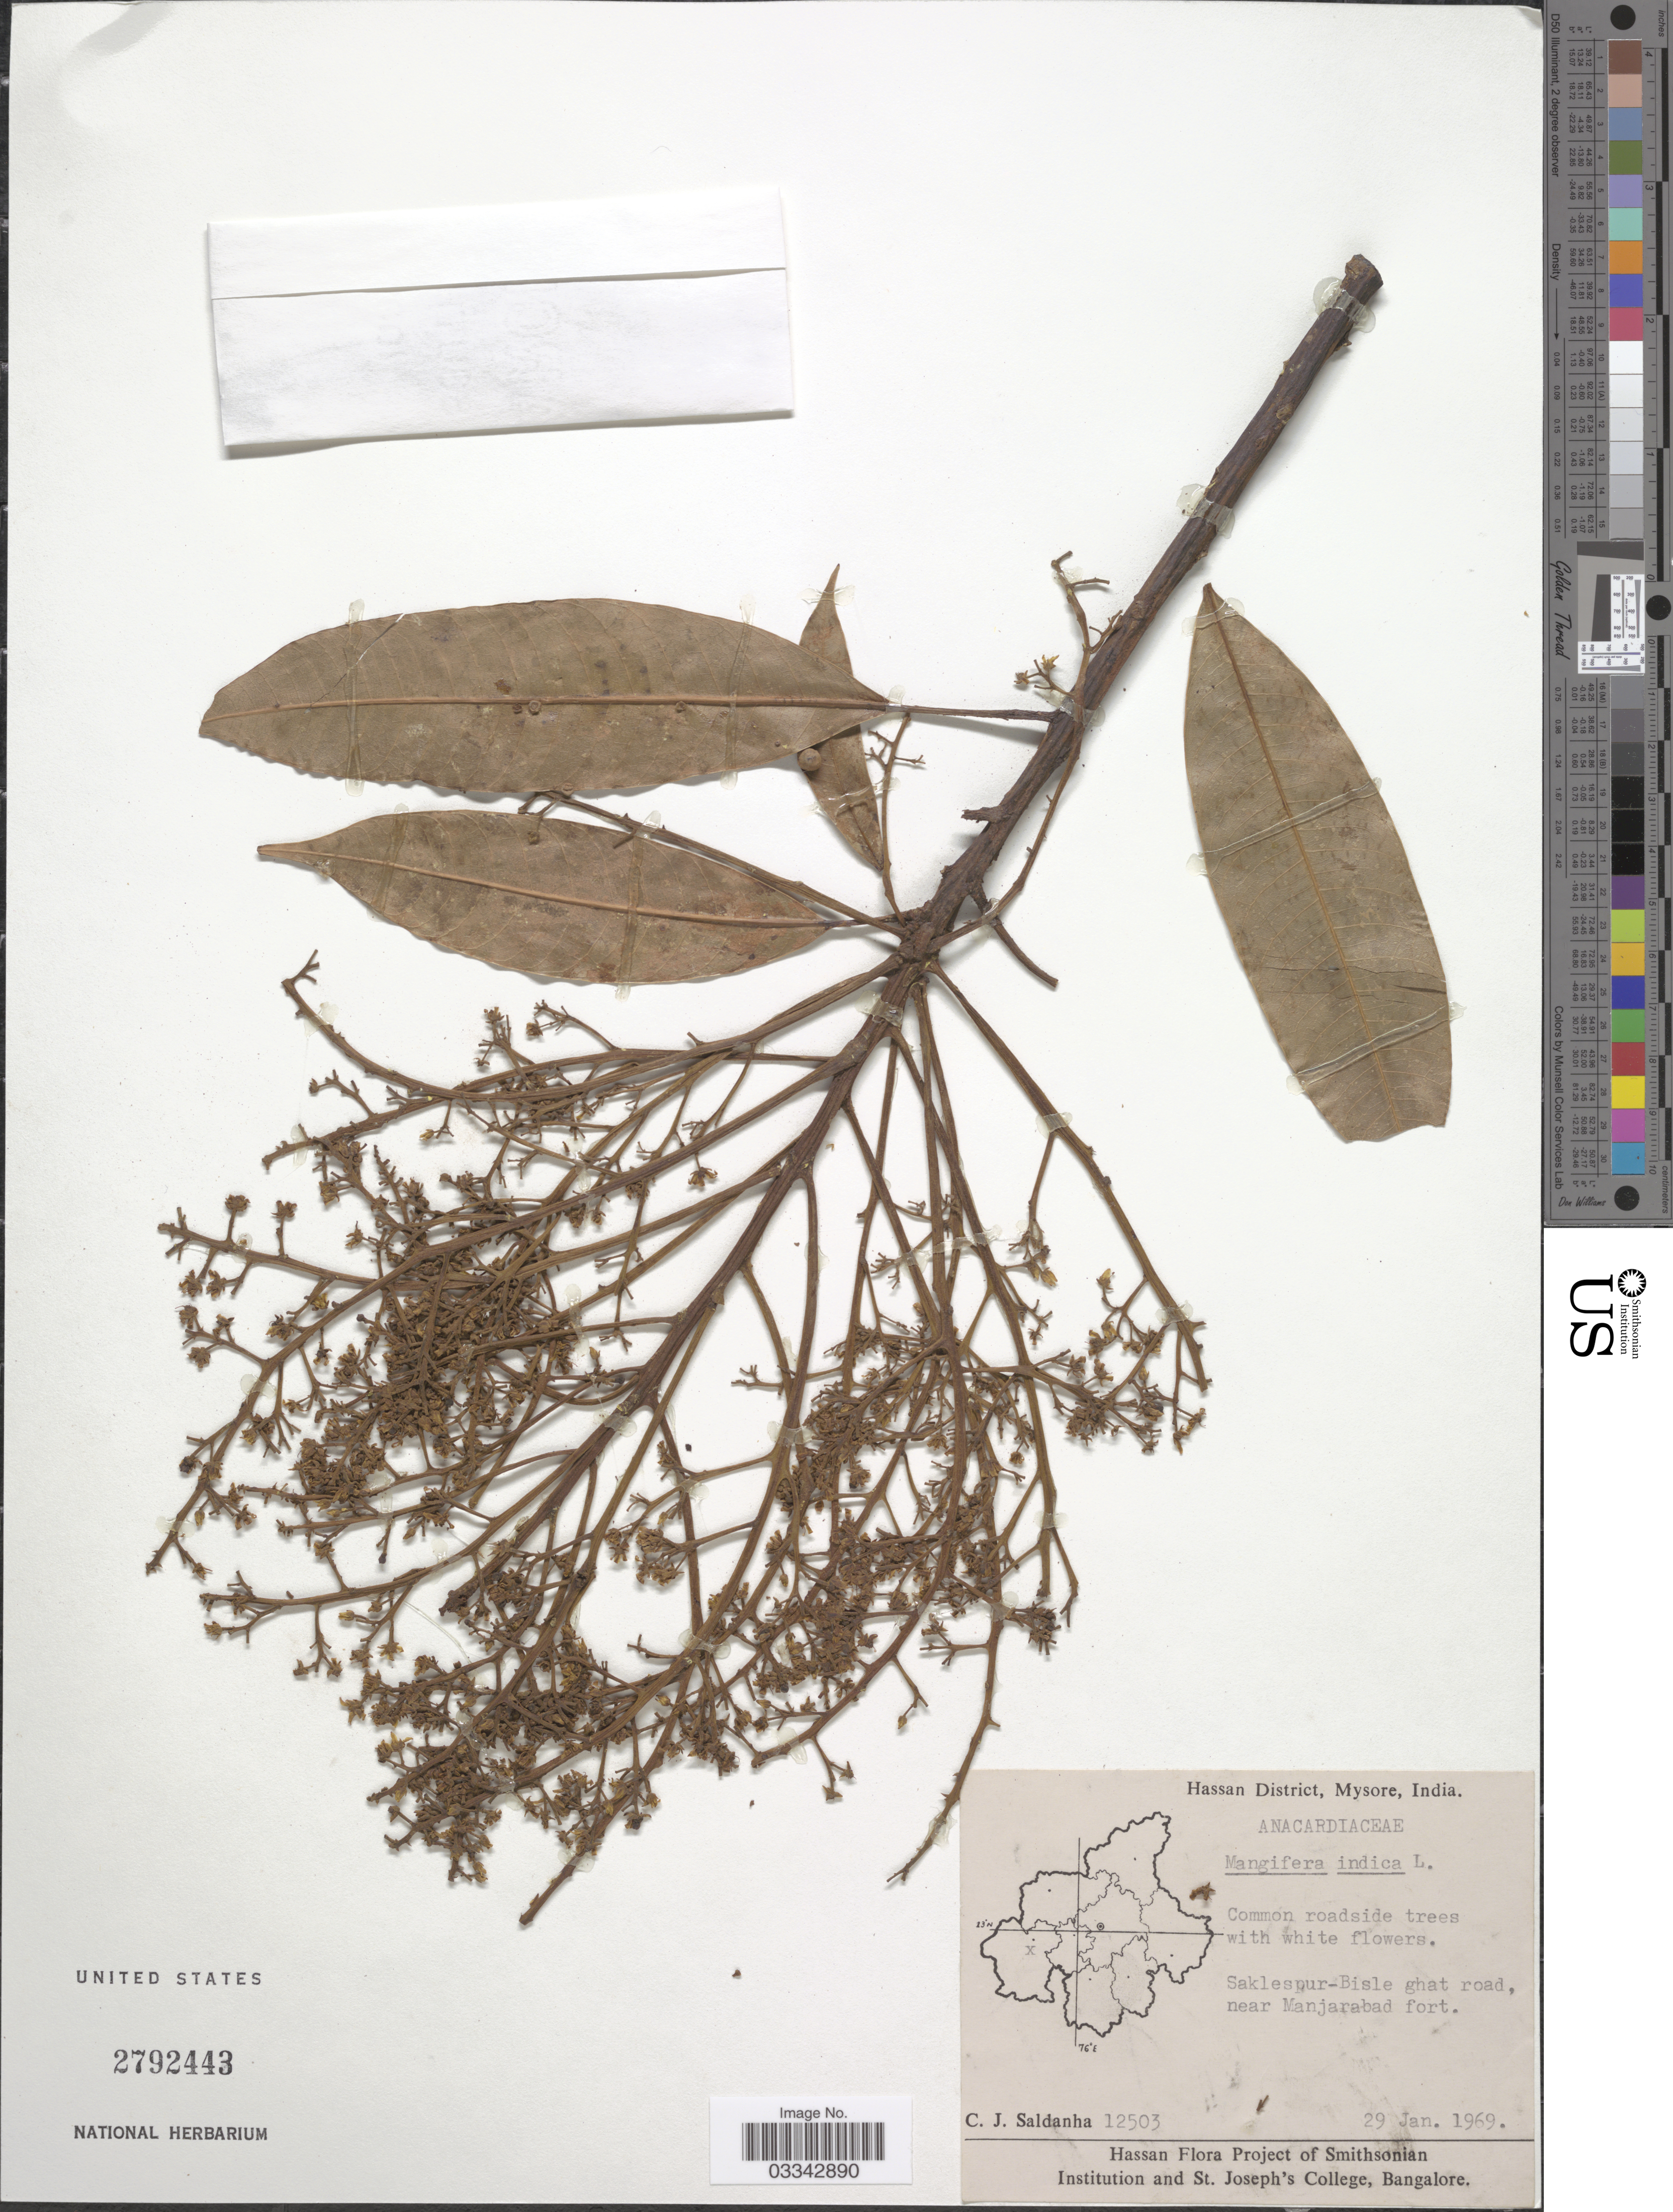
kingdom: Plantae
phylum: Tracheophyta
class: Magnoliopsida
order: Sapindales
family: Anacardiaceae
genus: Mangifera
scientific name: Mangifera indica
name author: L.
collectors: C. J. Saldanha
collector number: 12503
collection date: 1969-01-29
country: India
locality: Hassan District, Mysore. Saklesgur-Bisle ghat road, near Manjarabad fort.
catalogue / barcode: US 2792443